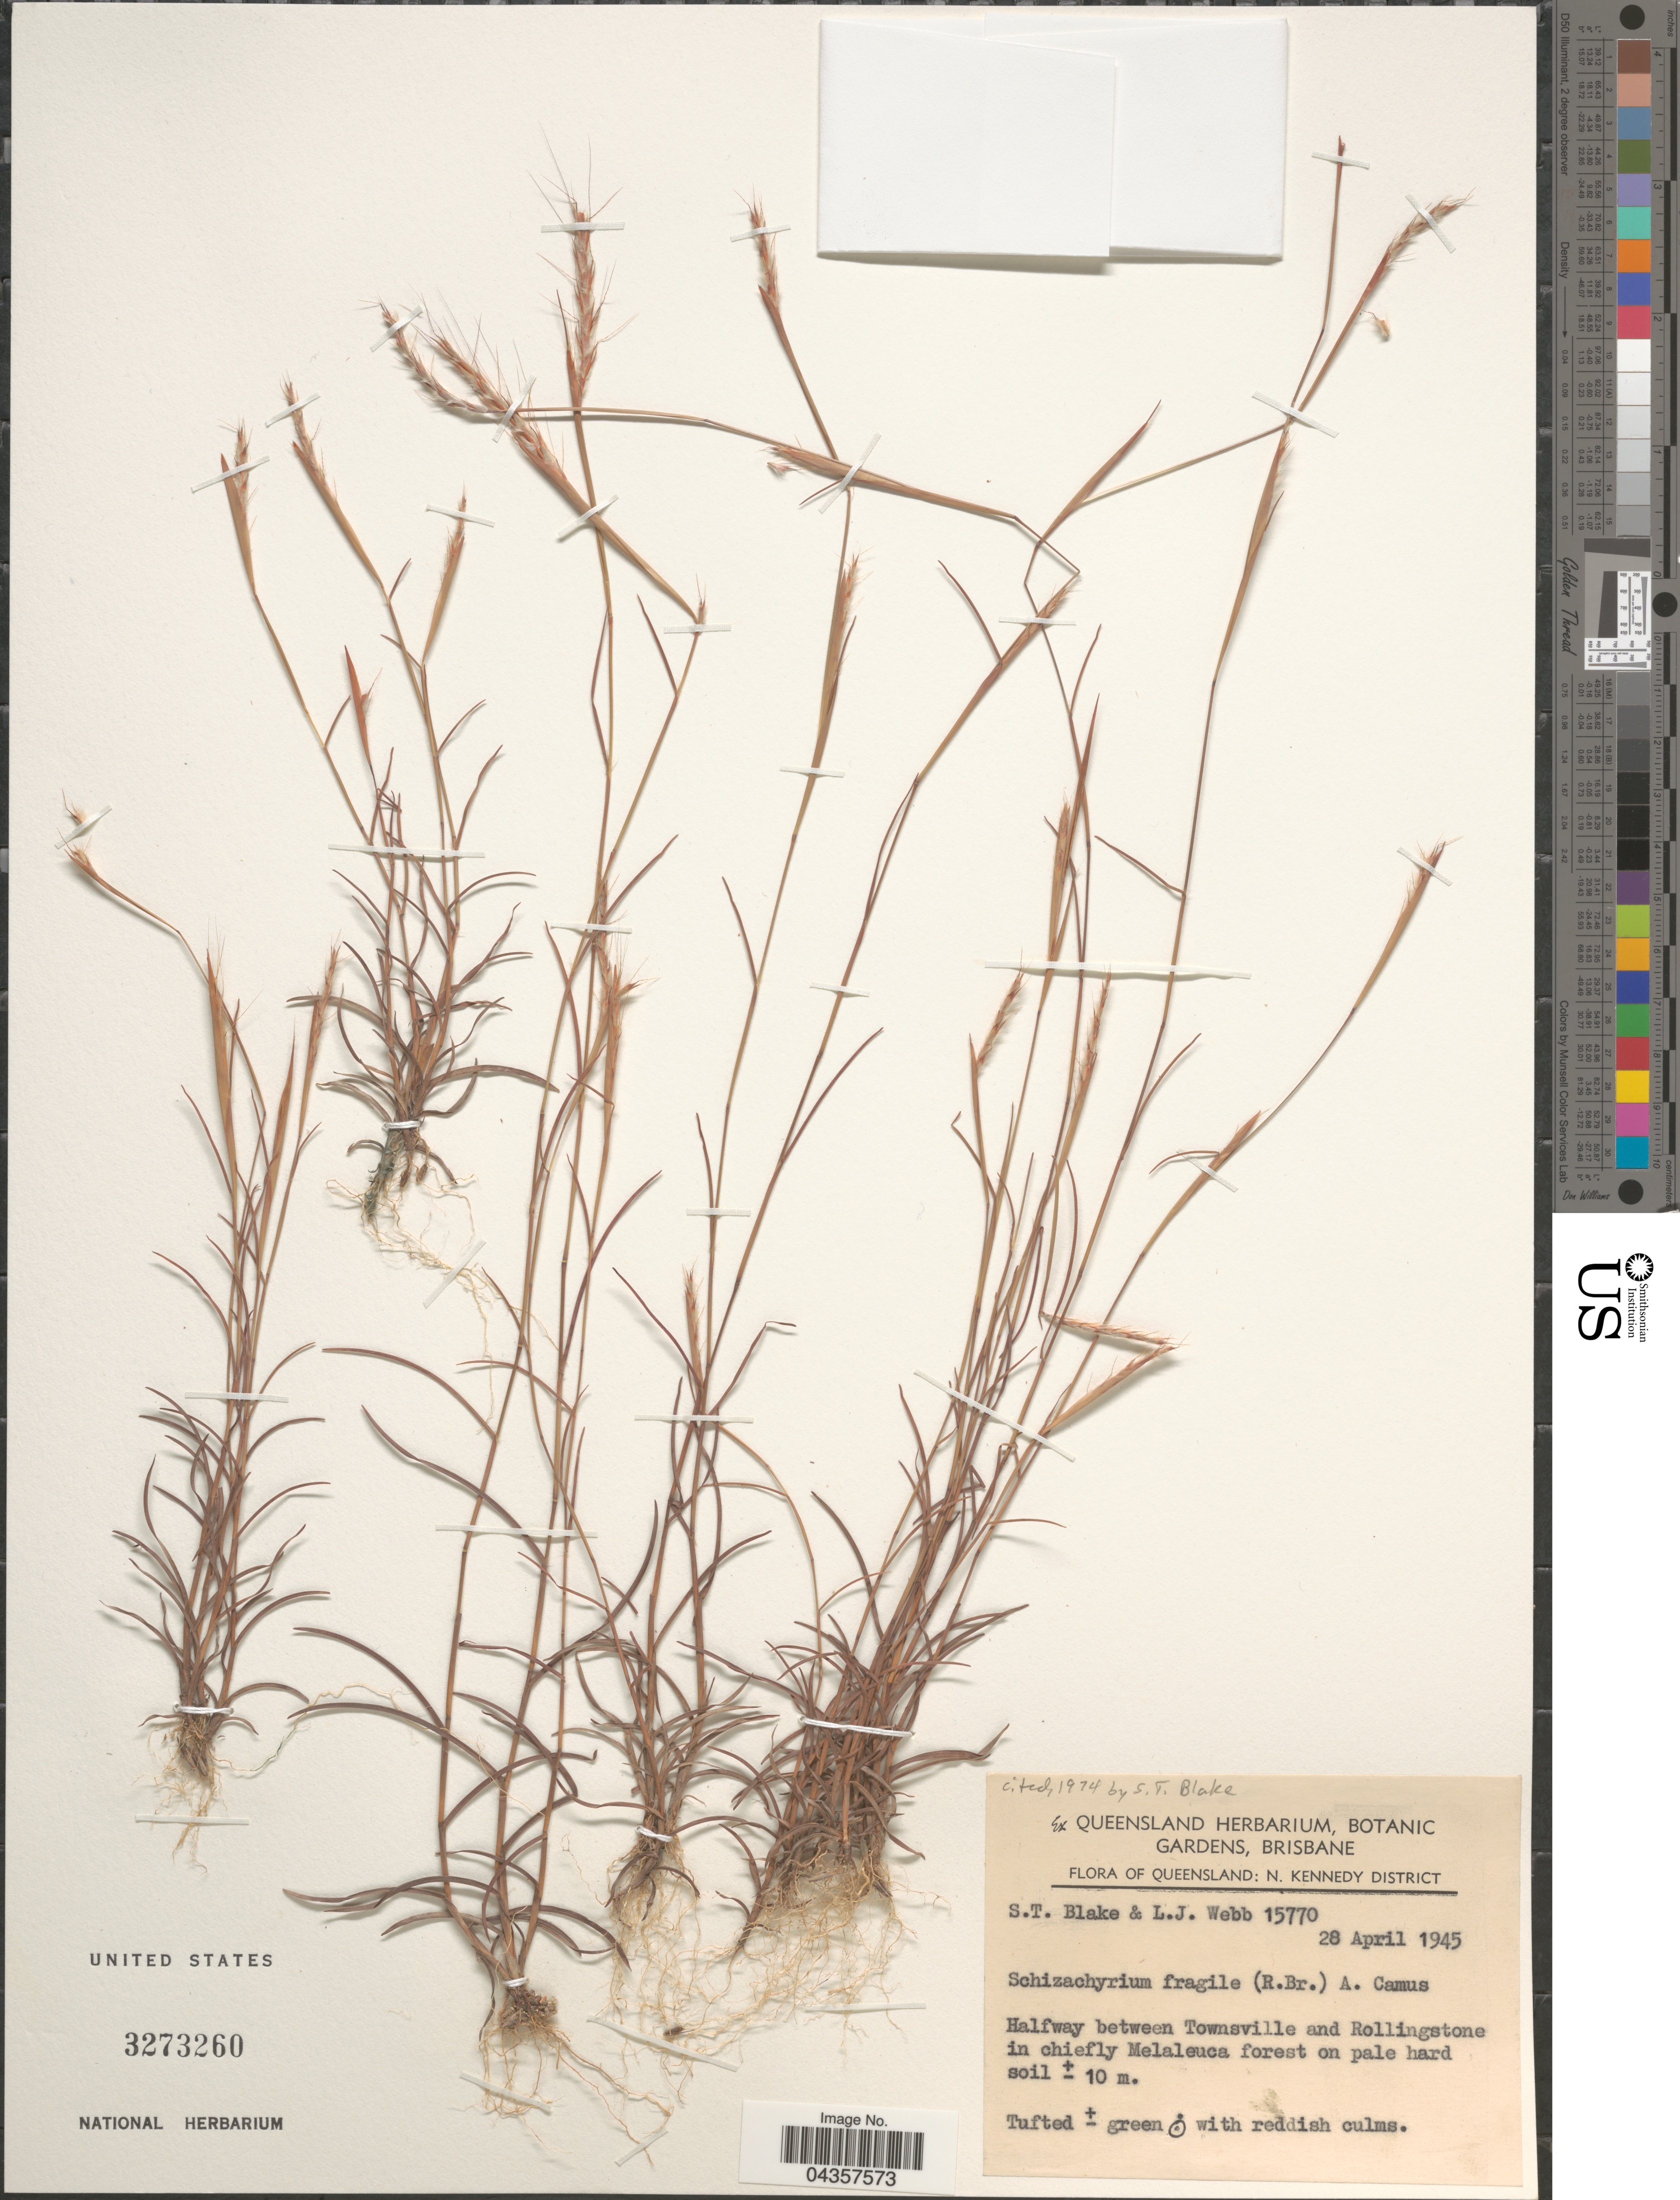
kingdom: Plantae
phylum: Tracheophyta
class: Liliopsida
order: Poales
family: Poaceae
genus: Schizachyrium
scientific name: Schizachyrium fragile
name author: (R. Br.) A. Camus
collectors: S. T. Blake & L. Webb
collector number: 15770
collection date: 1945-04-28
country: Australia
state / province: Queensland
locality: N. Kennedy District. Halfway between Townsville and Rollingstone in chieflu Melaleuca forest on pale hard soil.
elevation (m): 10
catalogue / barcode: US 3273260